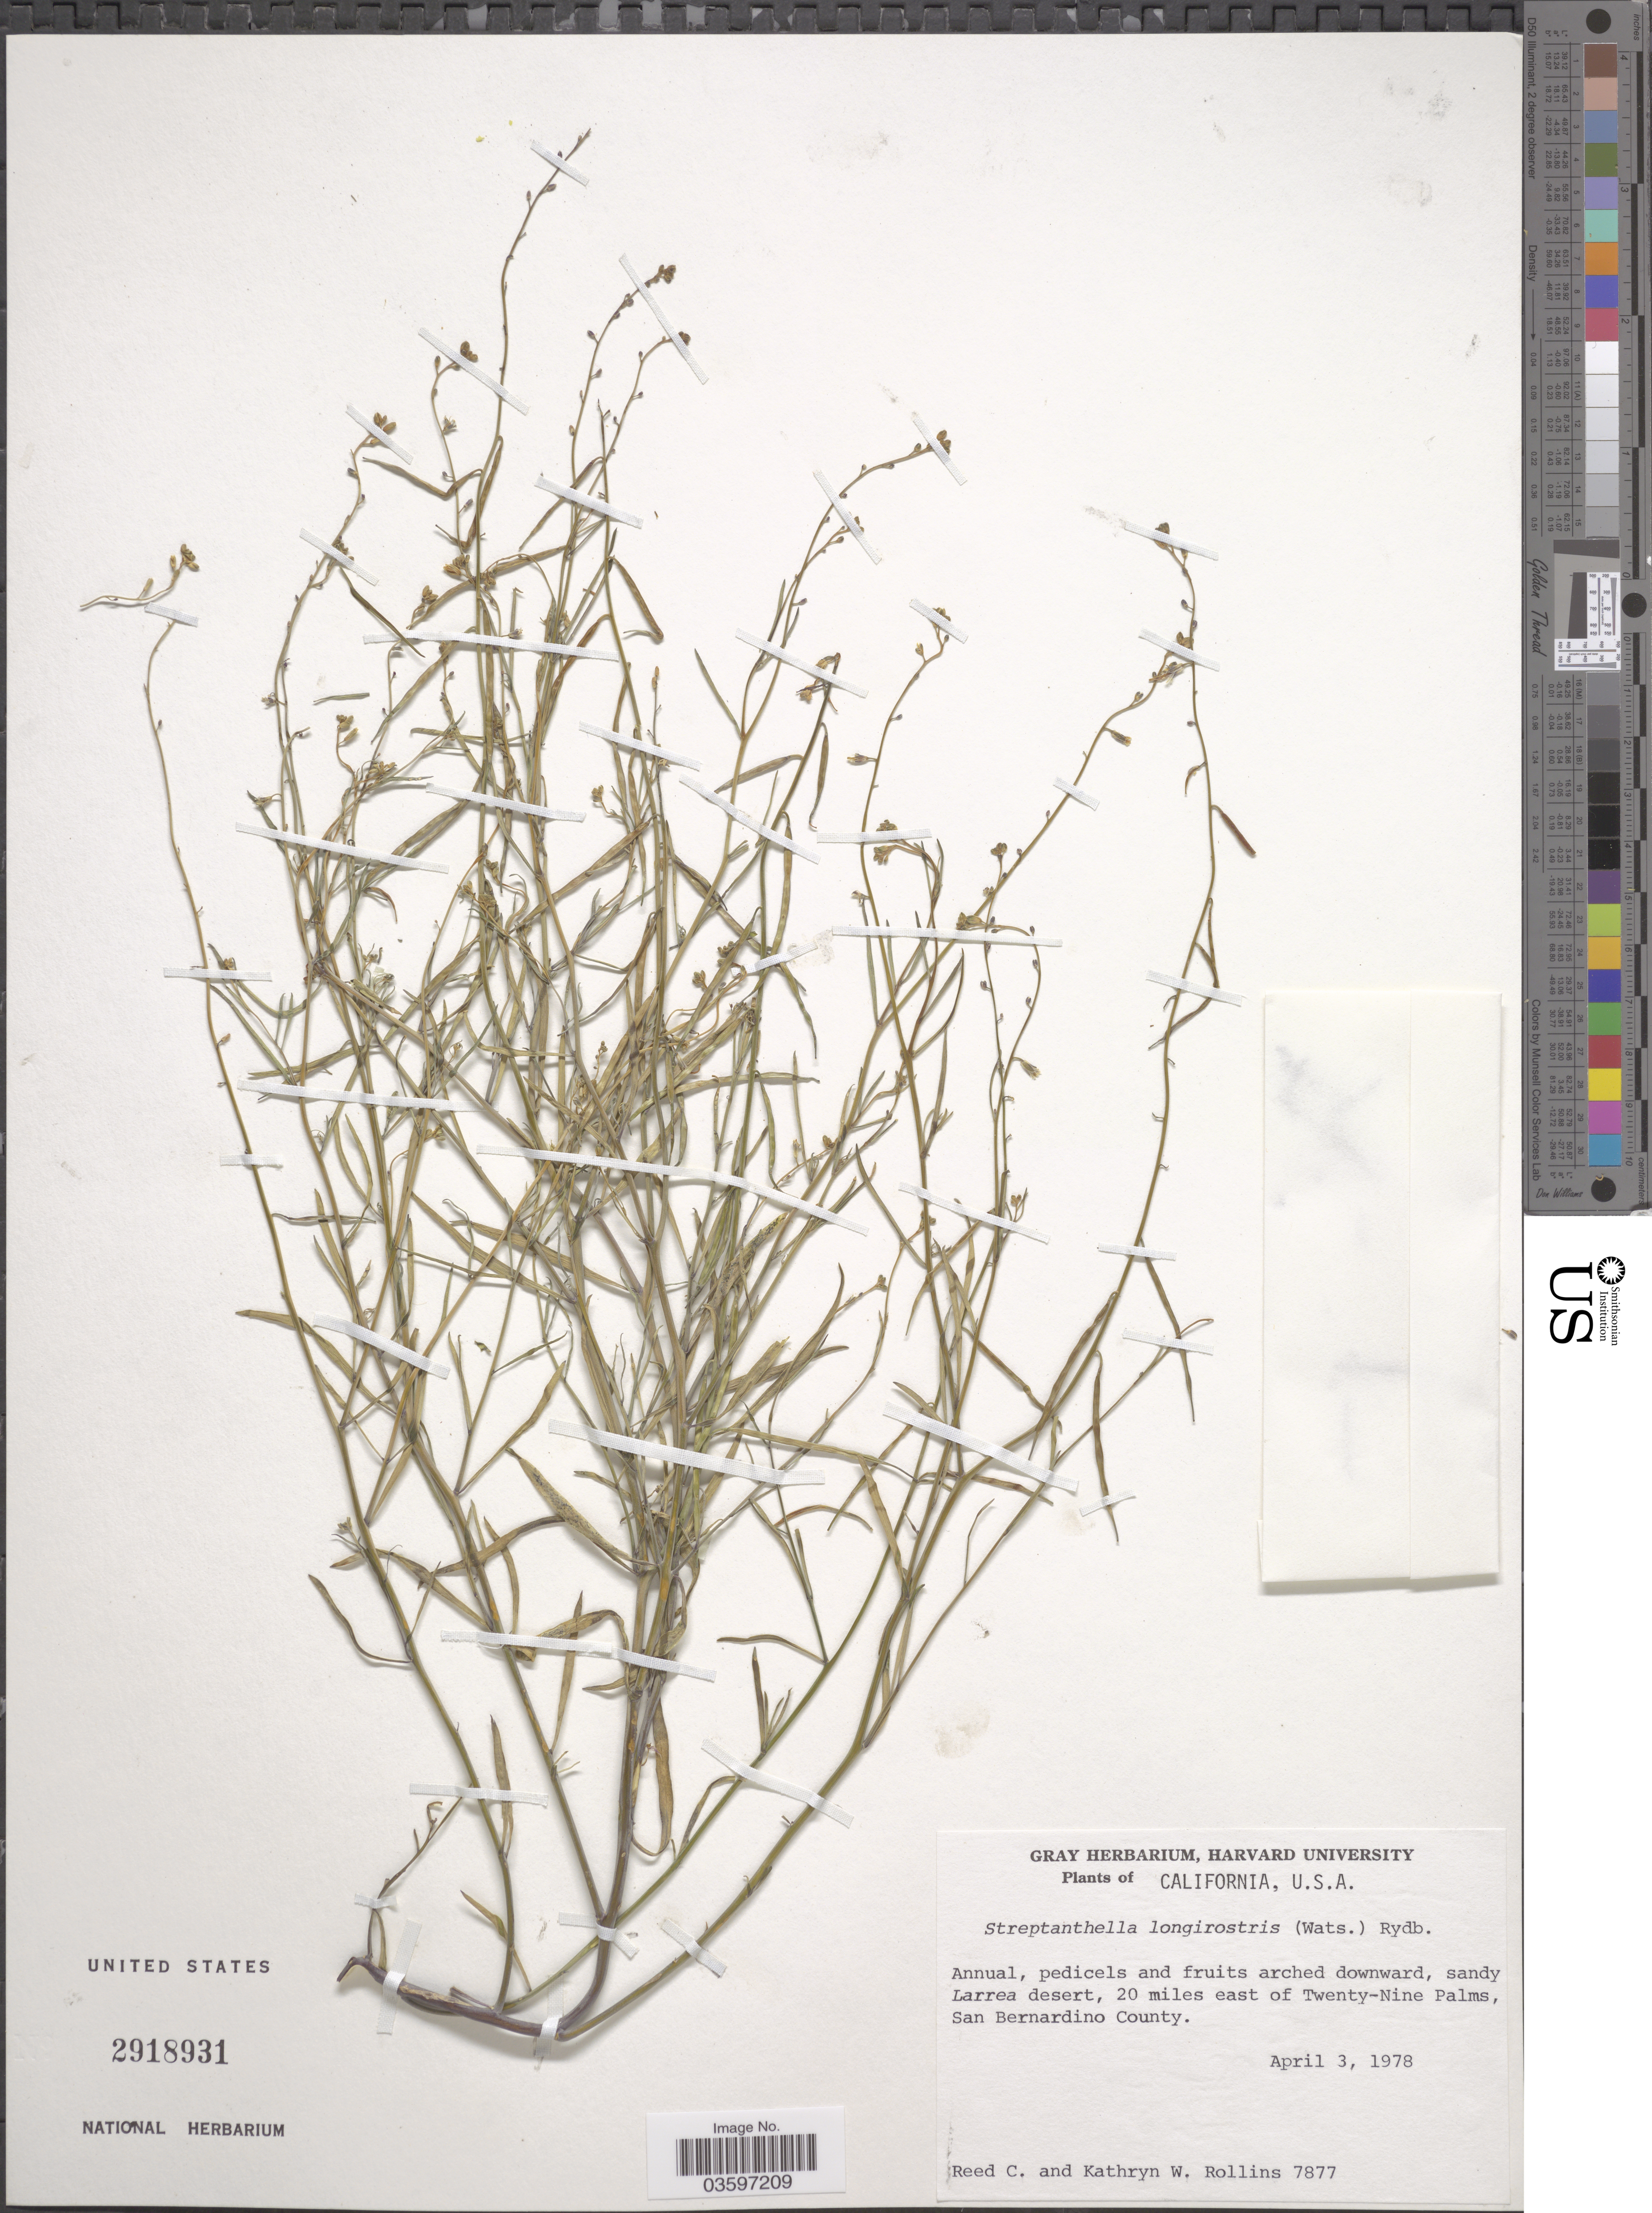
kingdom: Plantae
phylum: Tracheophyta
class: Magnoliopsida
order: Brassicales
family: Brassicaceae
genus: Streptanthella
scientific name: Streptanthella longirostris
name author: (S. Watson) Rydb.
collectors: R. C. Rollins & K. W. Rollins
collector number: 7877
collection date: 1978-04-03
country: United States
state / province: California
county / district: San Bernardino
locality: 20 miles east of Twenty-Nine Palms, San Bernardino County.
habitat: sandy desert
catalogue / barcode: US 2918931